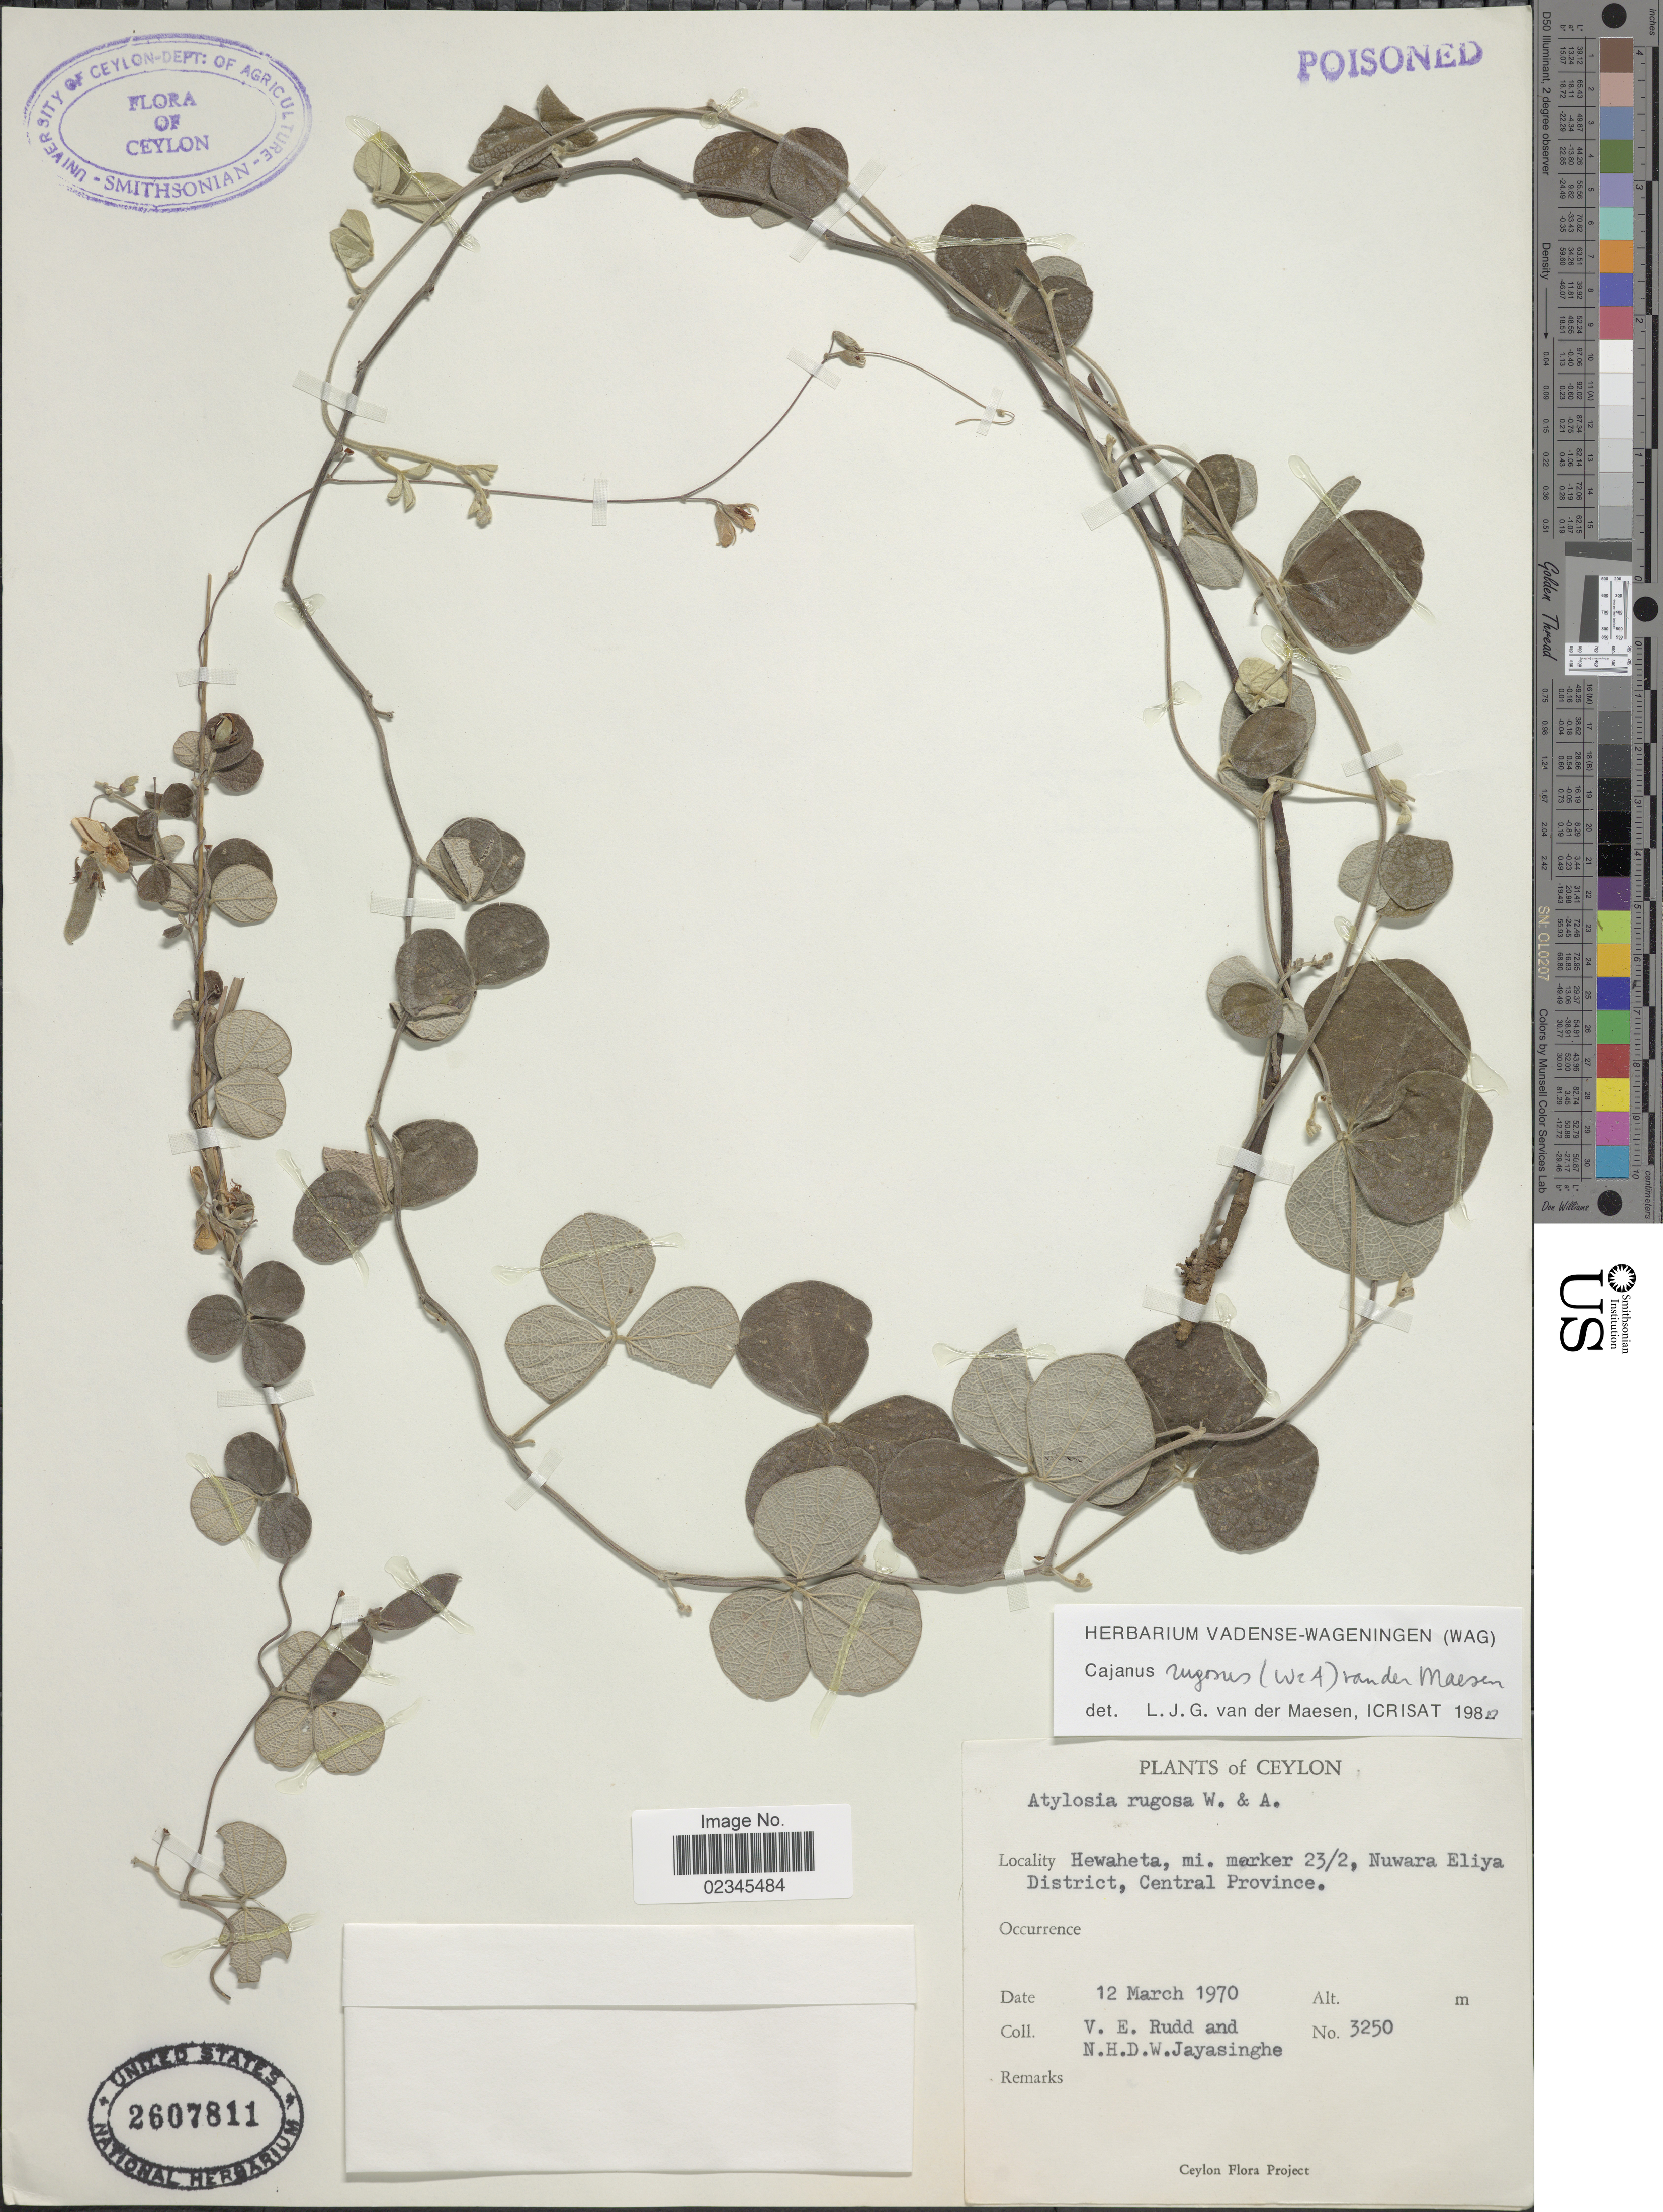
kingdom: Plantae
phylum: Tracheophyta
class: Magnoliopsida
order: Fabales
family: Fabaceae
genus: Cajanus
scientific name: Cajanus rugosus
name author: (Wight & Arn.) Maesen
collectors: V. E. Rudd & N. Jayasinghe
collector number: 3250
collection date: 1970-03-12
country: Sri Lanka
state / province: Central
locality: Ceylon. Hewaheta, mi. marker 23/2, Nuwara Eliya District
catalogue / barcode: US 2607811